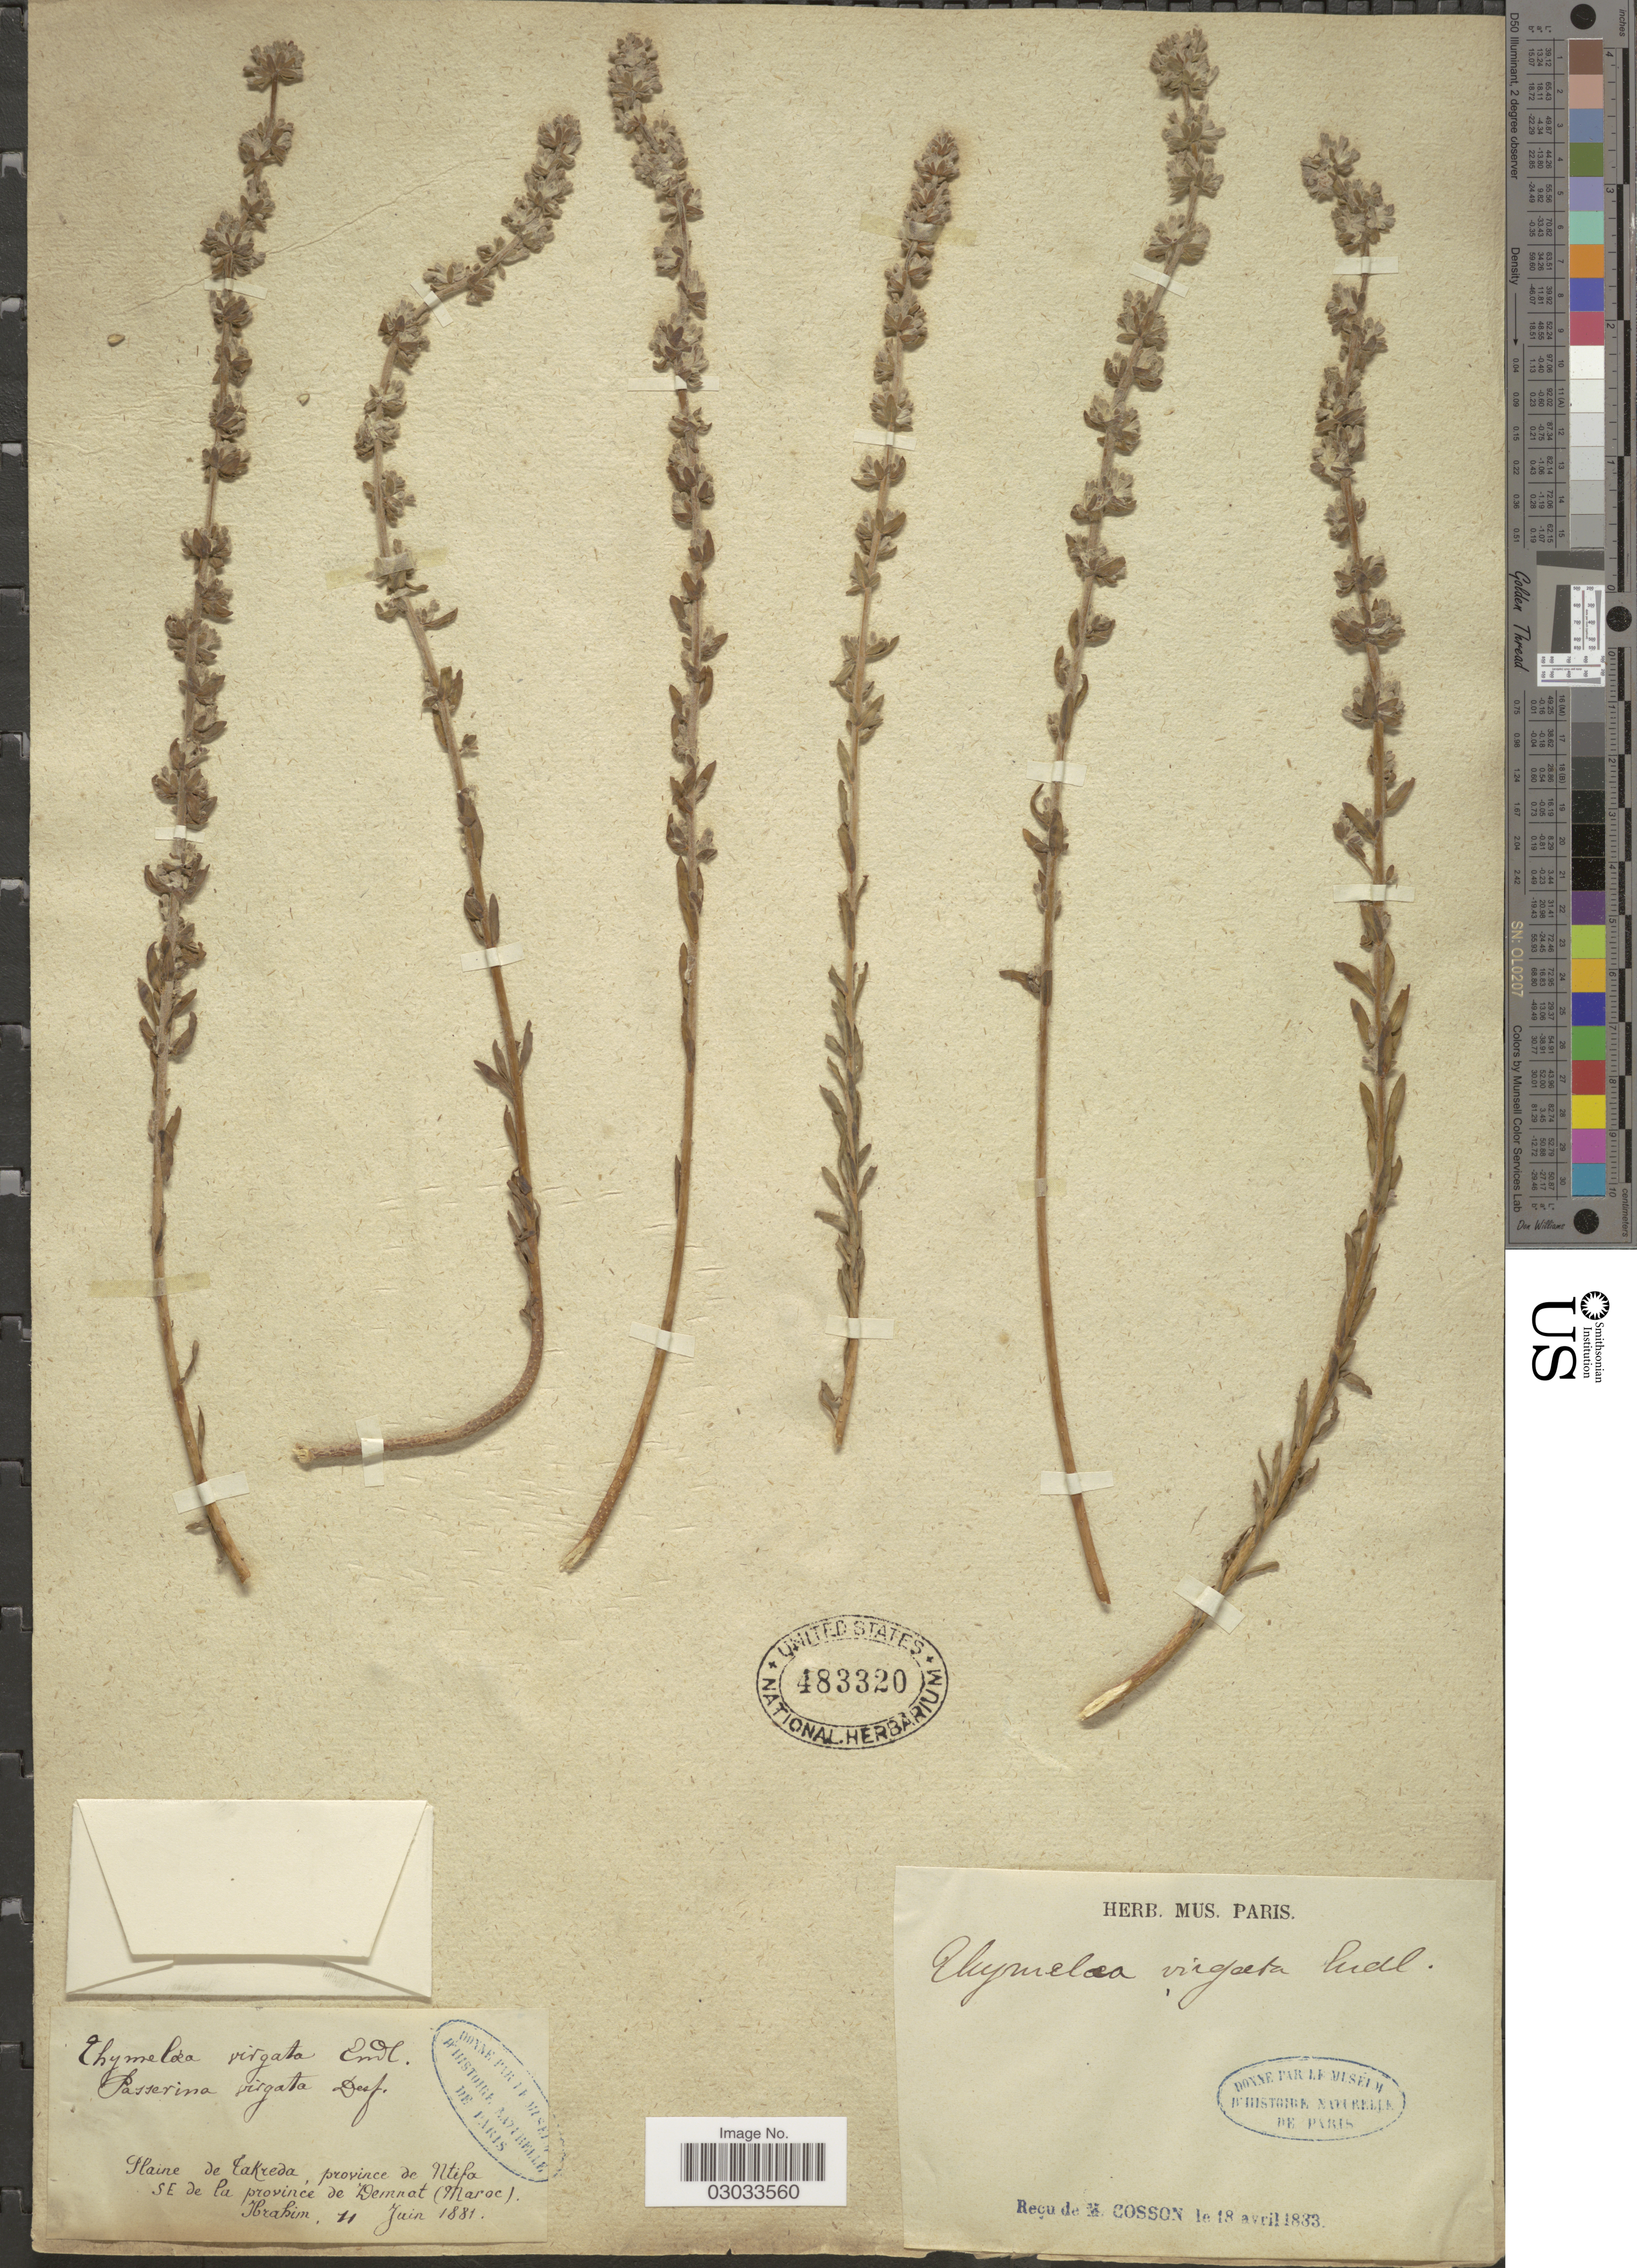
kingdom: Plantae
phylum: Tracheophyta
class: Magnoliopsida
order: Malvales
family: Thymelaeaceae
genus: Thymelaea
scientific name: Thymelaea virgata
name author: (Desf.) Endl.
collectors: -. Ibrahim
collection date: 1881-06-11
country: Morocco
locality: Plaine de CaKreda, province de Ntifa, SE de la province de Demnat (Maroc).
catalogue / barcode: US 483320